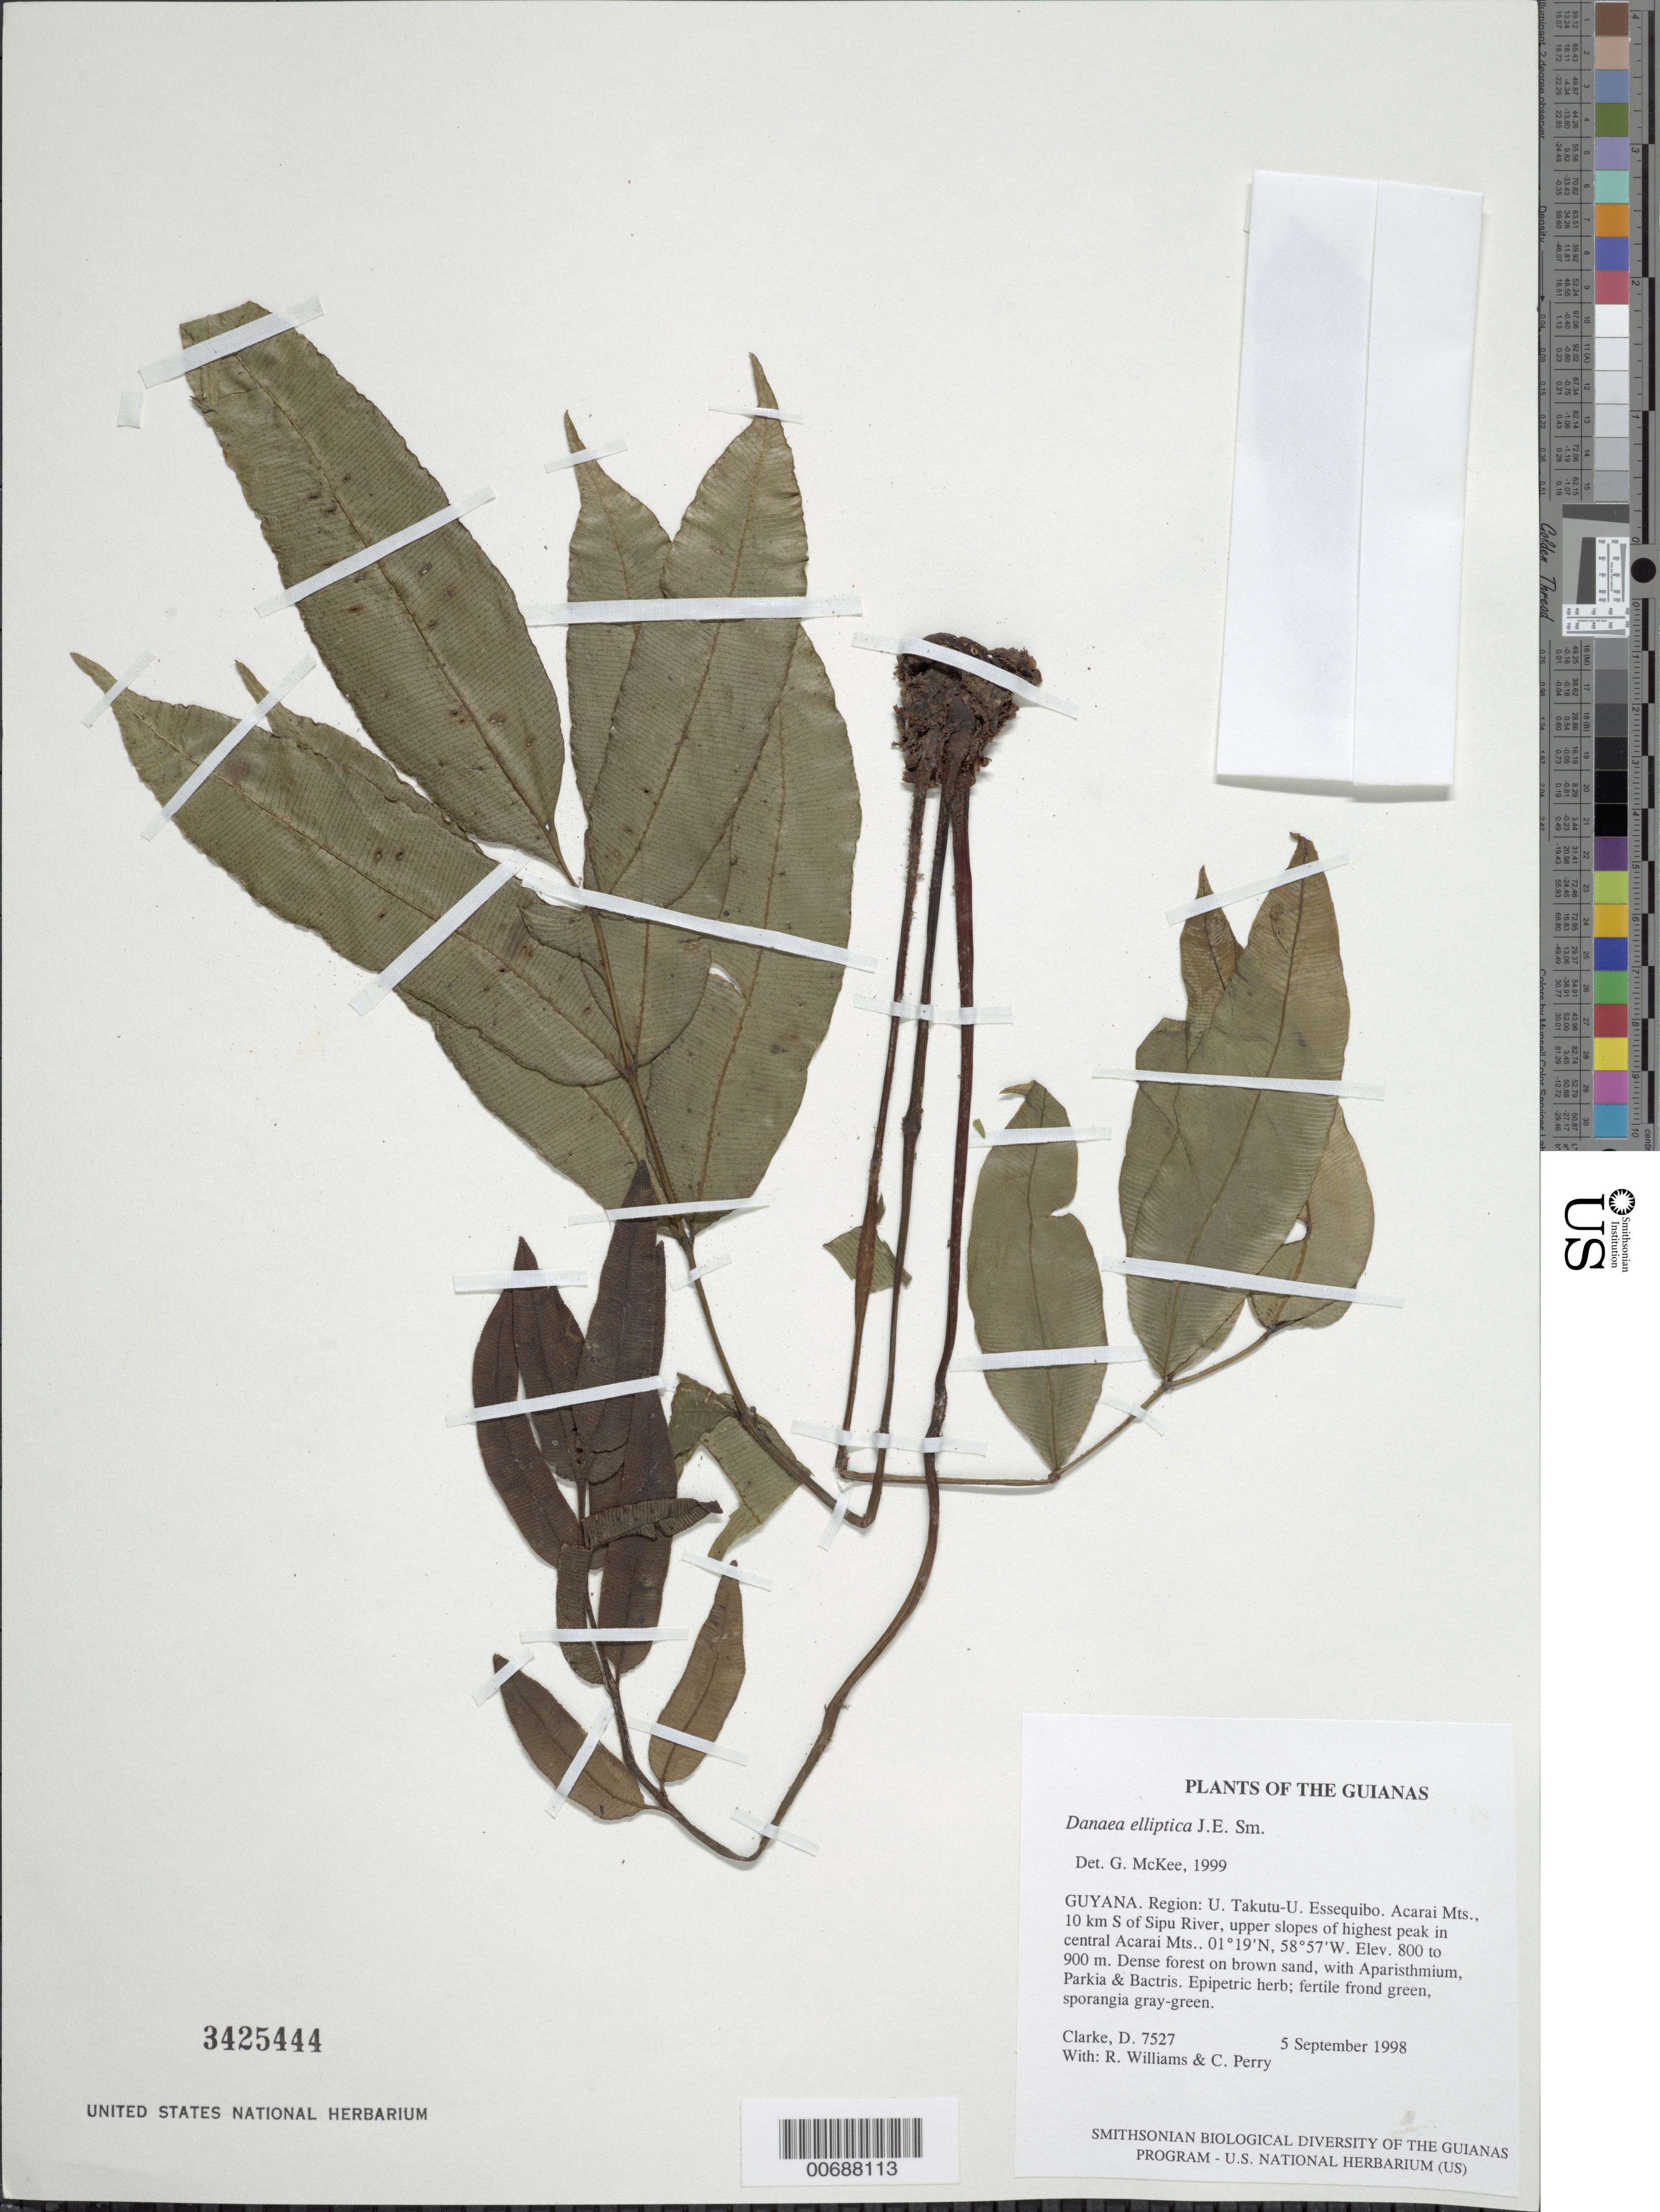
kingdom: Plantae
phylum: Tracheophyta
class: Polypodiopsida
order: Marattiales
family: Marattiaceae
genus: Danaea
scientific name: Danaea elliptica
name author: Sm.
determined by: McKee, G. S., (US), NMNH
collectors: H. D. Clarke, R. Williams & C. Perry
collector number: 7527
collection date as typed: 5 September 1998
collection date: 1998-09-05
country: Guyana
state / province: U. Takutu-U. Essequibo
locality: Acarai Mts., 10 km S of Sipu River, upper slopes of highest peak in central Acarai Mts.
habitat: Dense forest on brown sand, with Aparisthmium, Parkia & Bactris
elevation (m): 800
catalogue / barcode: US 3425444